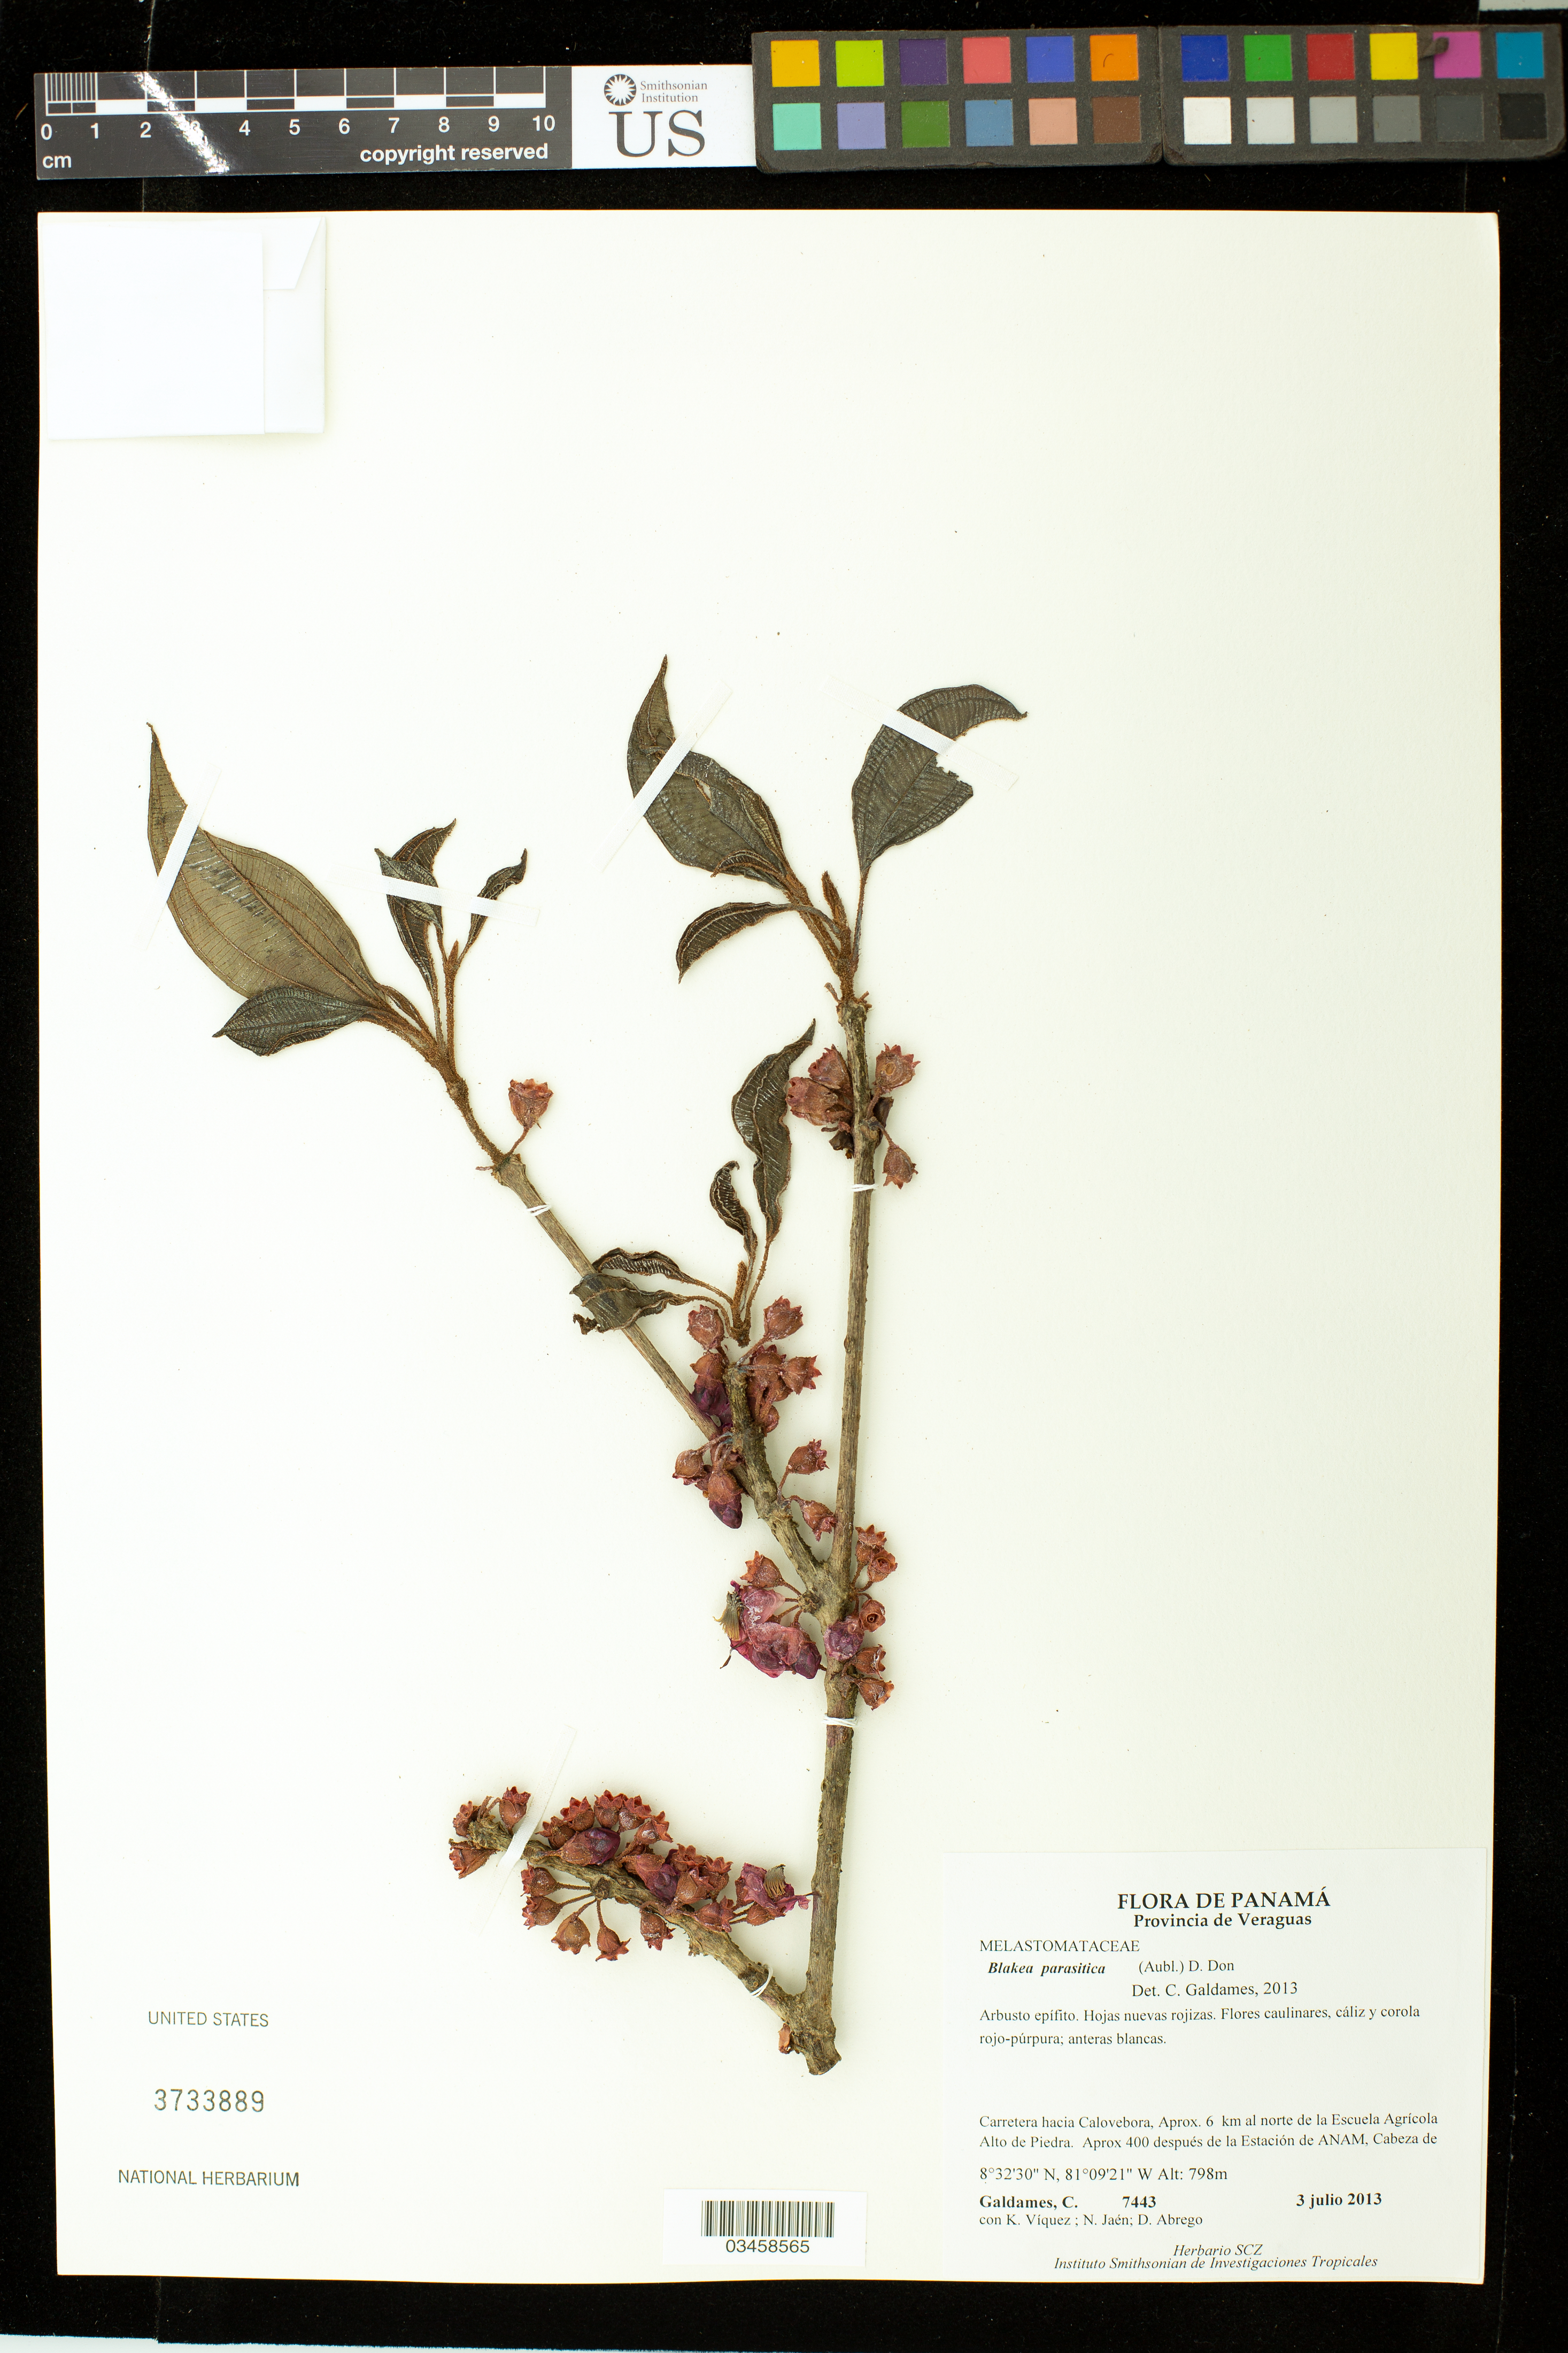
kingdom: Plantae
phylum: Tracheophyta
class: Magnoliopsida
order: Myrtales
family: Melastomataceae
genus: Blakea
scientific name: Blakea parasitica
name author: (Aubl.) D. Don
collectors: C. Galdames, K. Viquez, N. Jaén & D. Abrego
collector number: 7443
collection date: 2013-07-03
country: Panama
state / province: Veraguas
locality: Carretera hacia Calovebora. Aprox. 6 km al norte de la Escuela Agrícola Alto de Piedra.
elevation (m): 798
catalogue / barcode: US 3733889